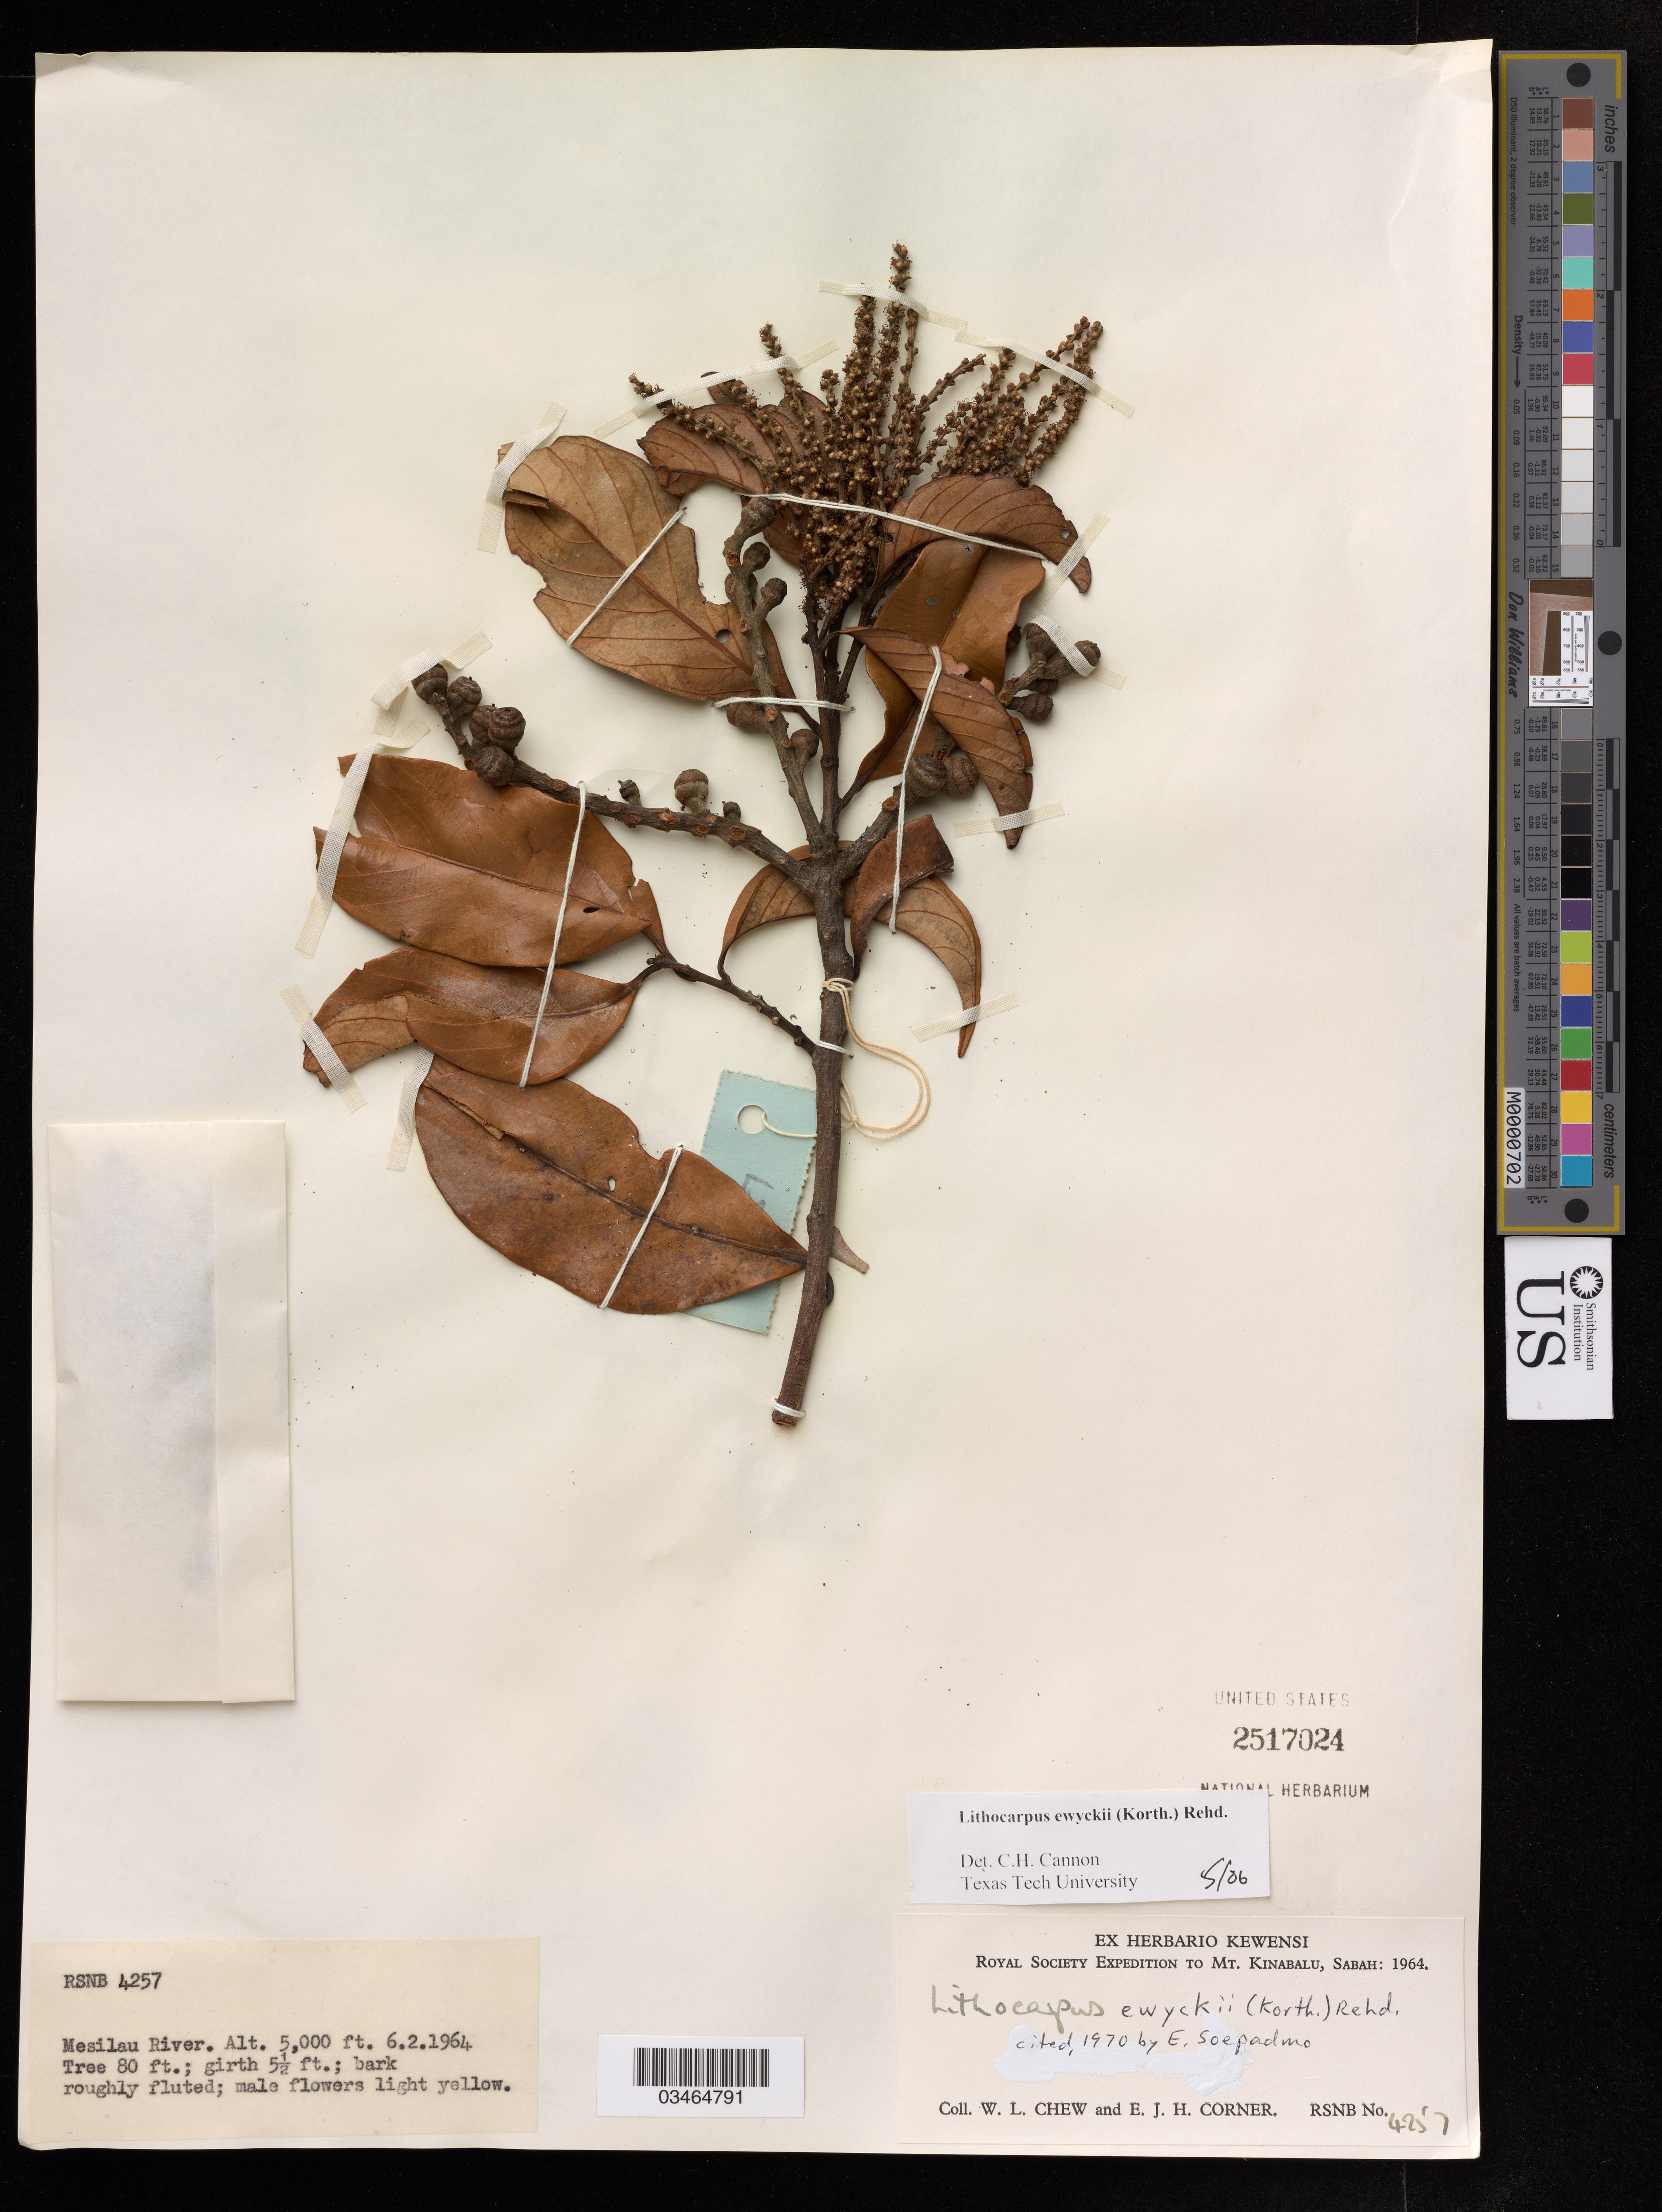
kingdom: Plantae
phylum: Tracheophyta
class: Magnoliopsida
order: Fagales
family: Fagaceae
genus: Lithocarpus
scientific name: Lithocarpus ewyckii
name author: (Korth.) Rehder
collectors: W. Chew & E. Corner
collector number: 4257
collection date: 1964-02-06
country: Malaysia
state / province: Sabah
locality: Mt. Kinabalu. Mesilau River.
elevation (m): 1524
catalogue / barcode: US 2517024